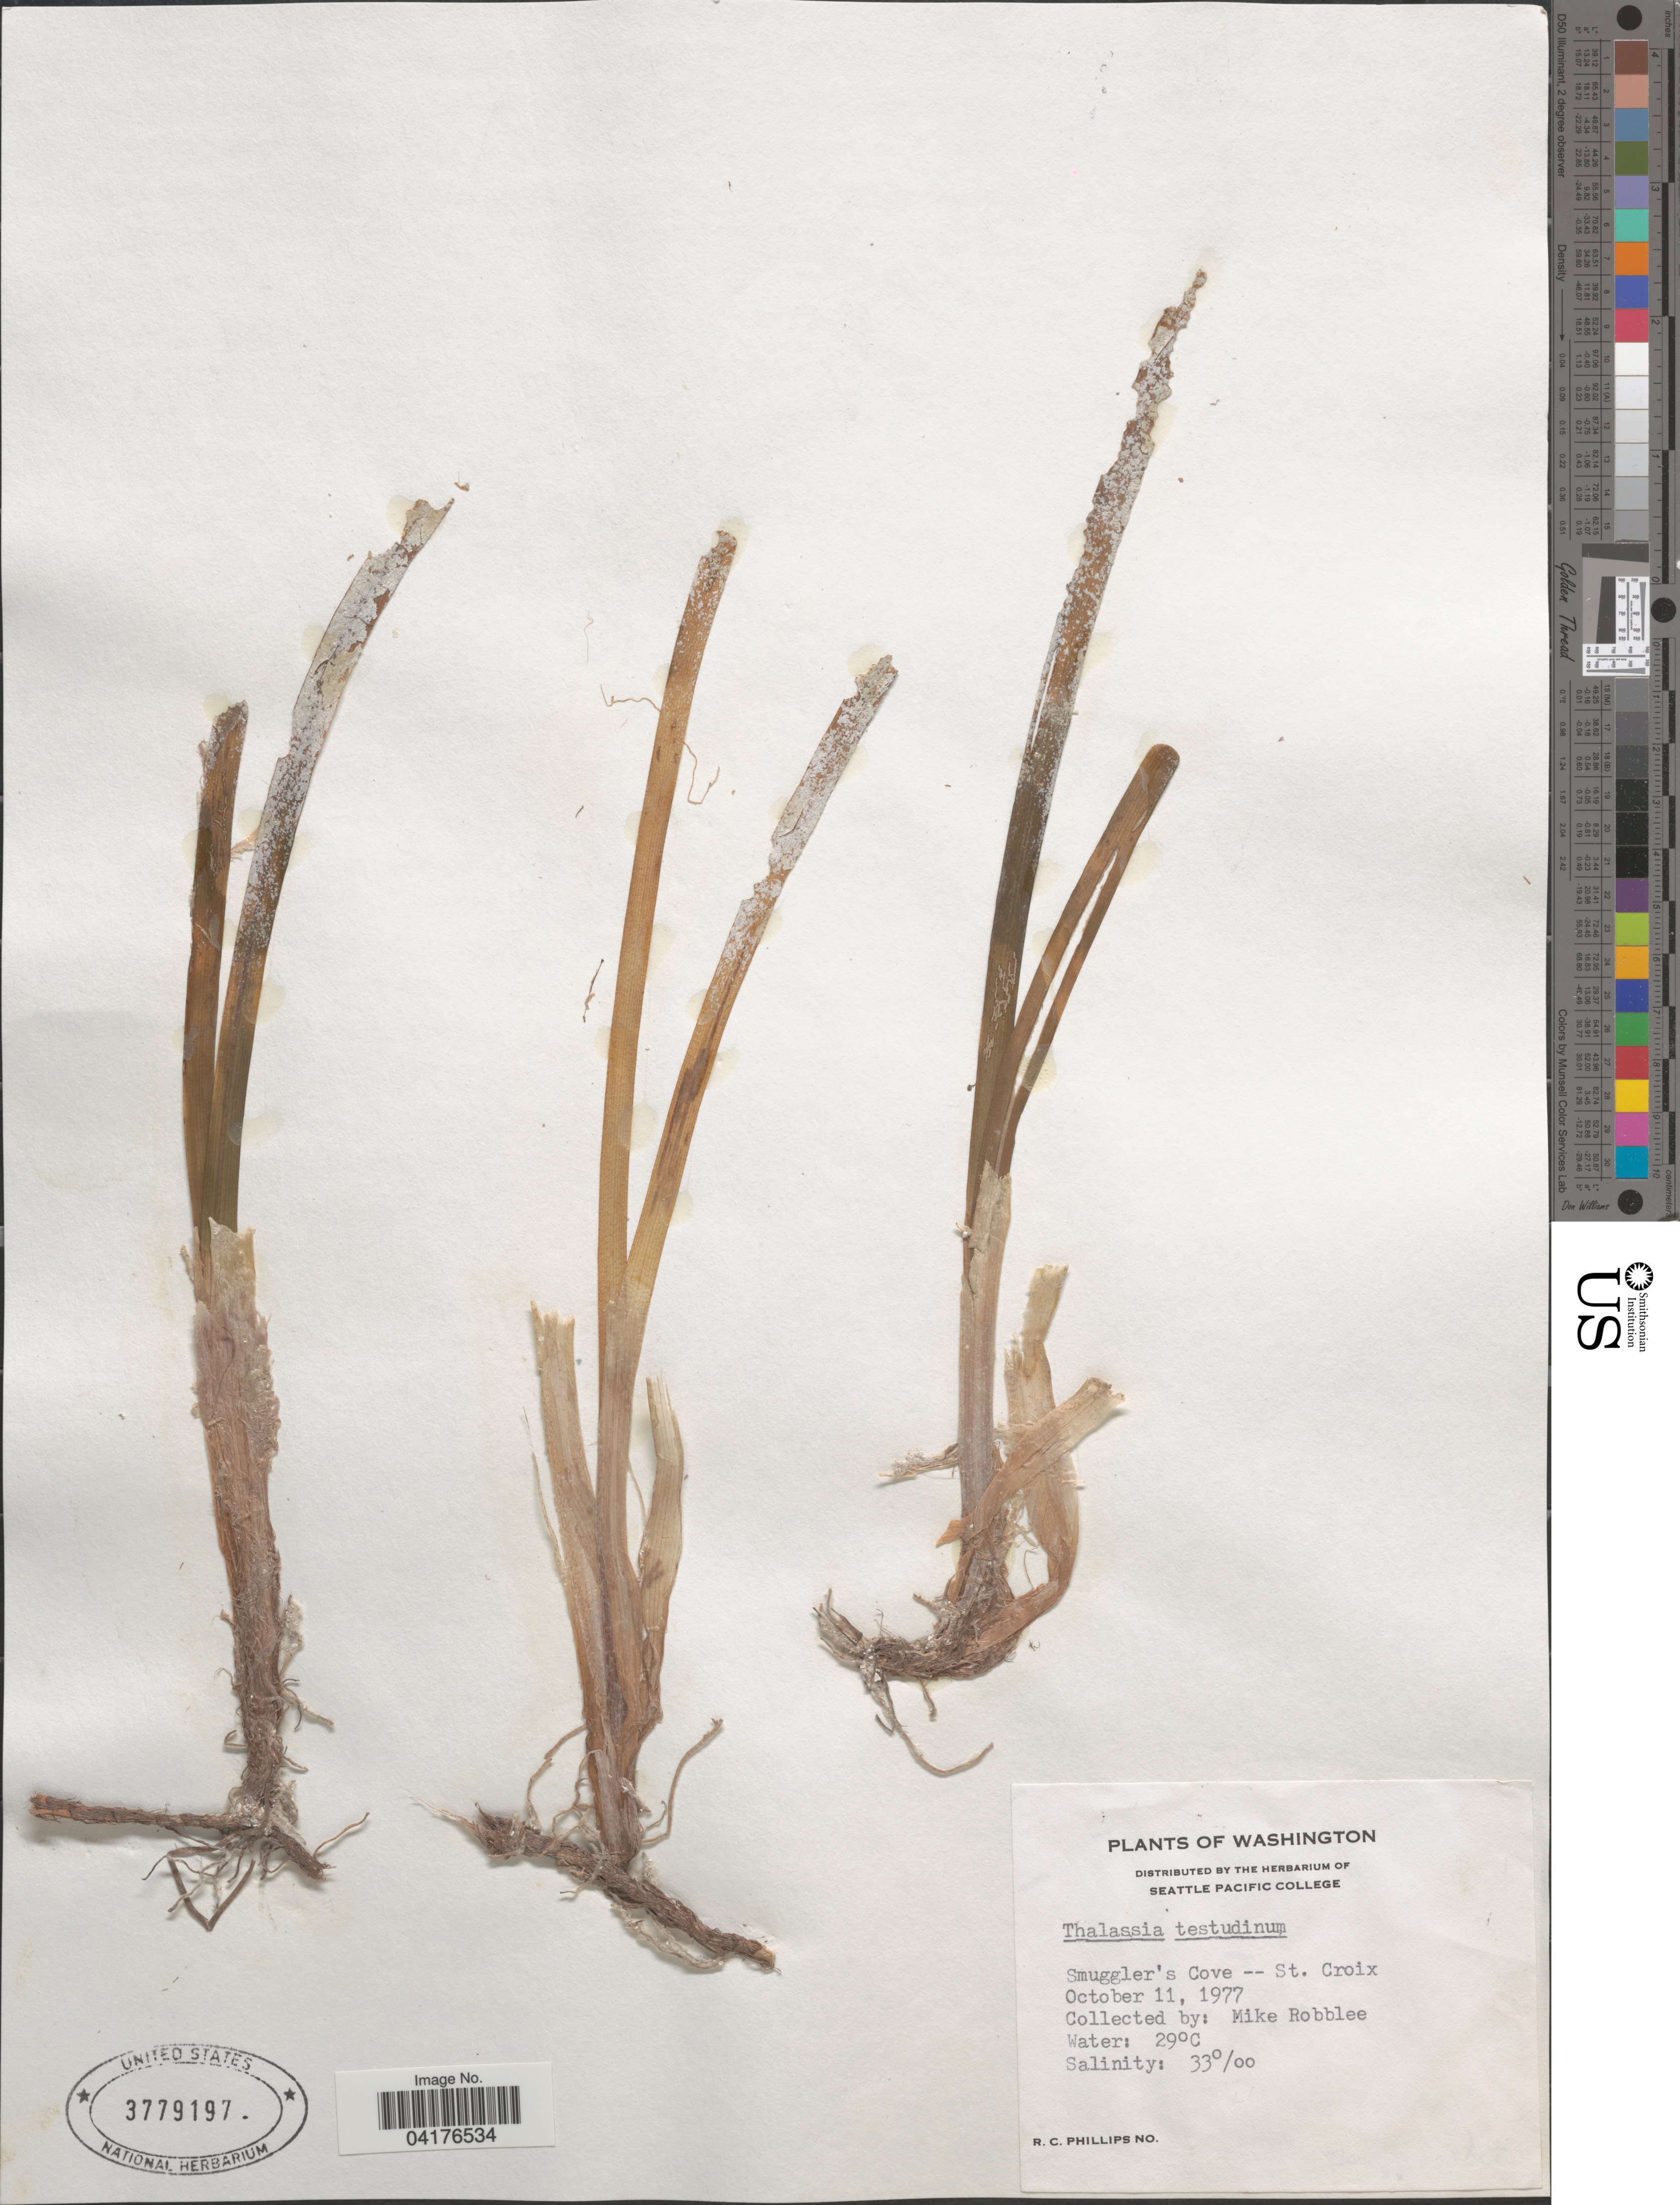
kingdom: Plantae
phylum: Tracheophyta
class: Liliopsida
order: Alismatales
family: Hydrocharitaceae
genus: Thalassia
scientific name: Thalassia testudinum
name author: Banks & Sol. ex K.D. Koenig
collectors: M. Robblee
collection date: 1977-10-11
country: U.S. Virgin Islands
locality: Smuggler's Cove -- St. Croix.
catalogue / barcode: US 3779197